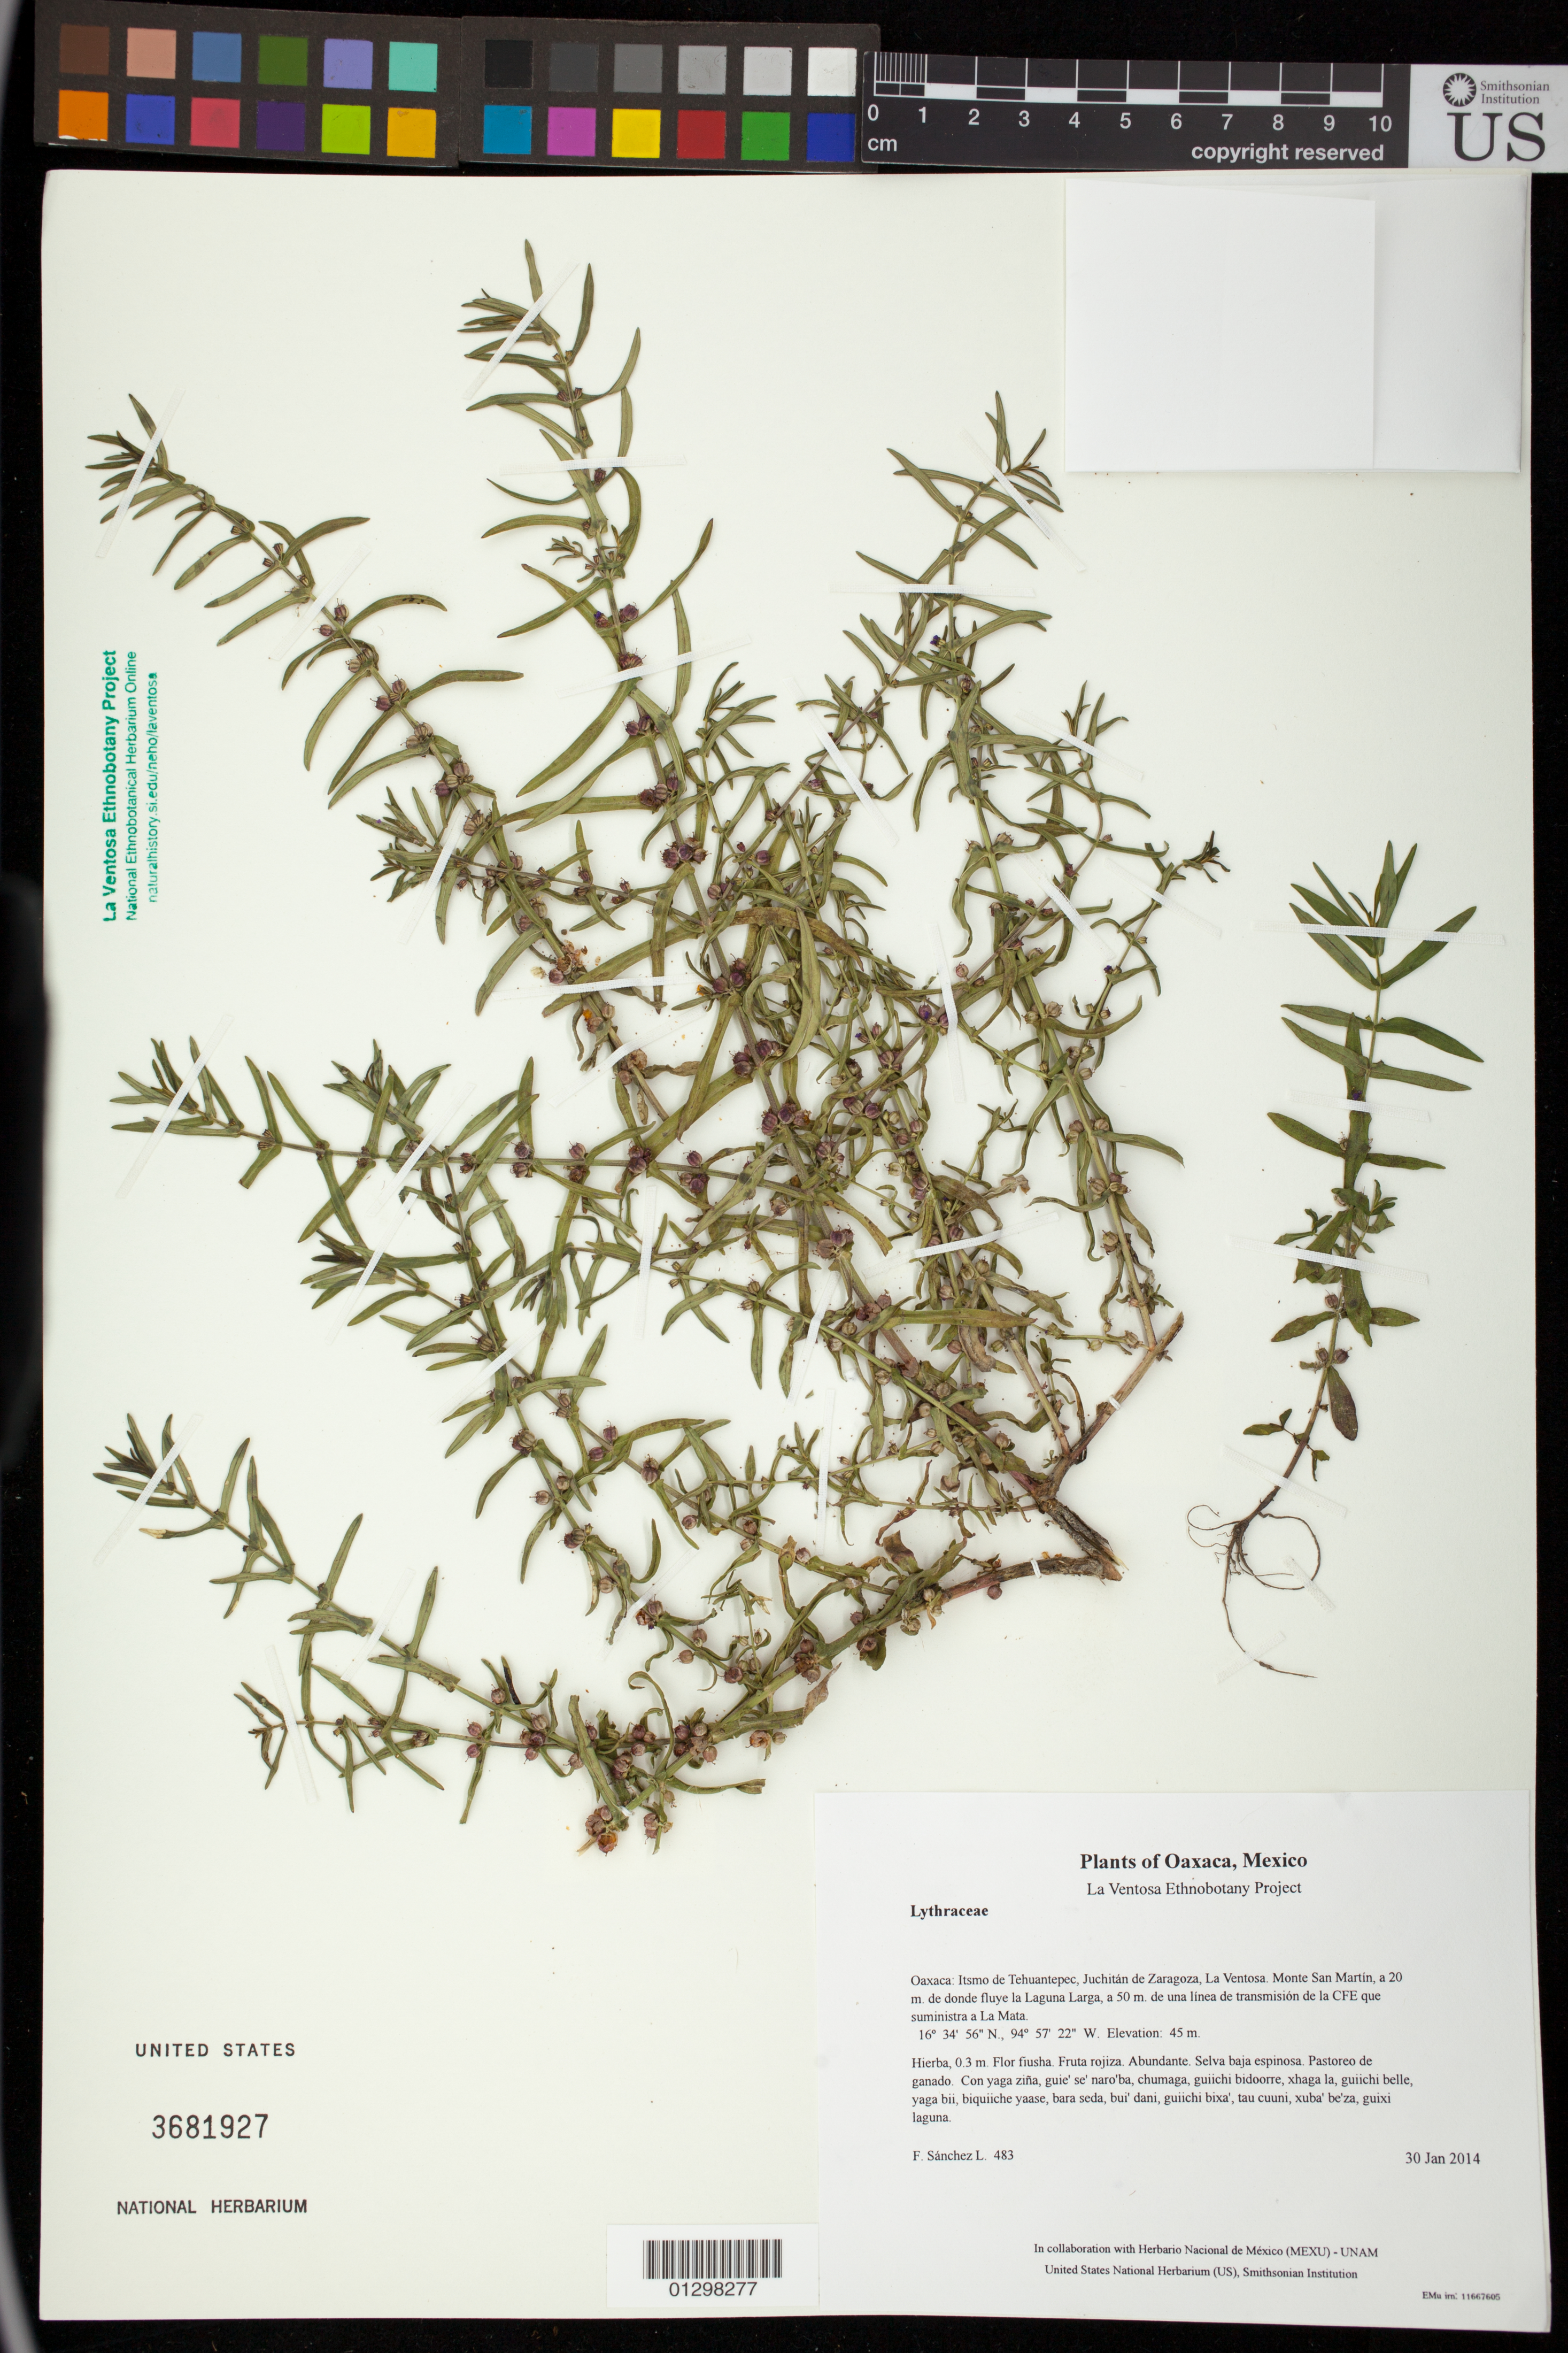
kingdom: Plantae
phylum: Tracheophyta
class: Magnoliopsida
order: Myrtales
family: Lythraceae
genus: Ammannia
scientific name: Ammannia coccinea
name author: Rottb.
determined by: Velasco G., Kenia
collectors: F. Sánchez L.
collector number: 483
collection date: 2014-01-30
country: Mexico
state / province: Oaxaca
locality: Itsmo de Tehuantepec, Juchitán de Zaragoza, La Ventosa. Monte San Martín, a 20 m. de donde fluye la Laguna Larga, a 50 m. de una línea de transmisión de la CFE que suministra a La Mata.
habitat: Selva baja espinosa. Pastoreo de ganado.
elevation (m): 45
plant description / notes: JEBOT, MEXU, SERO, US; Guixi bandaga. 0.3 m. Guie' fiusha. Cuaananaxhi naxiña' ga. Stale.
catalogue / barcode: US 3681927